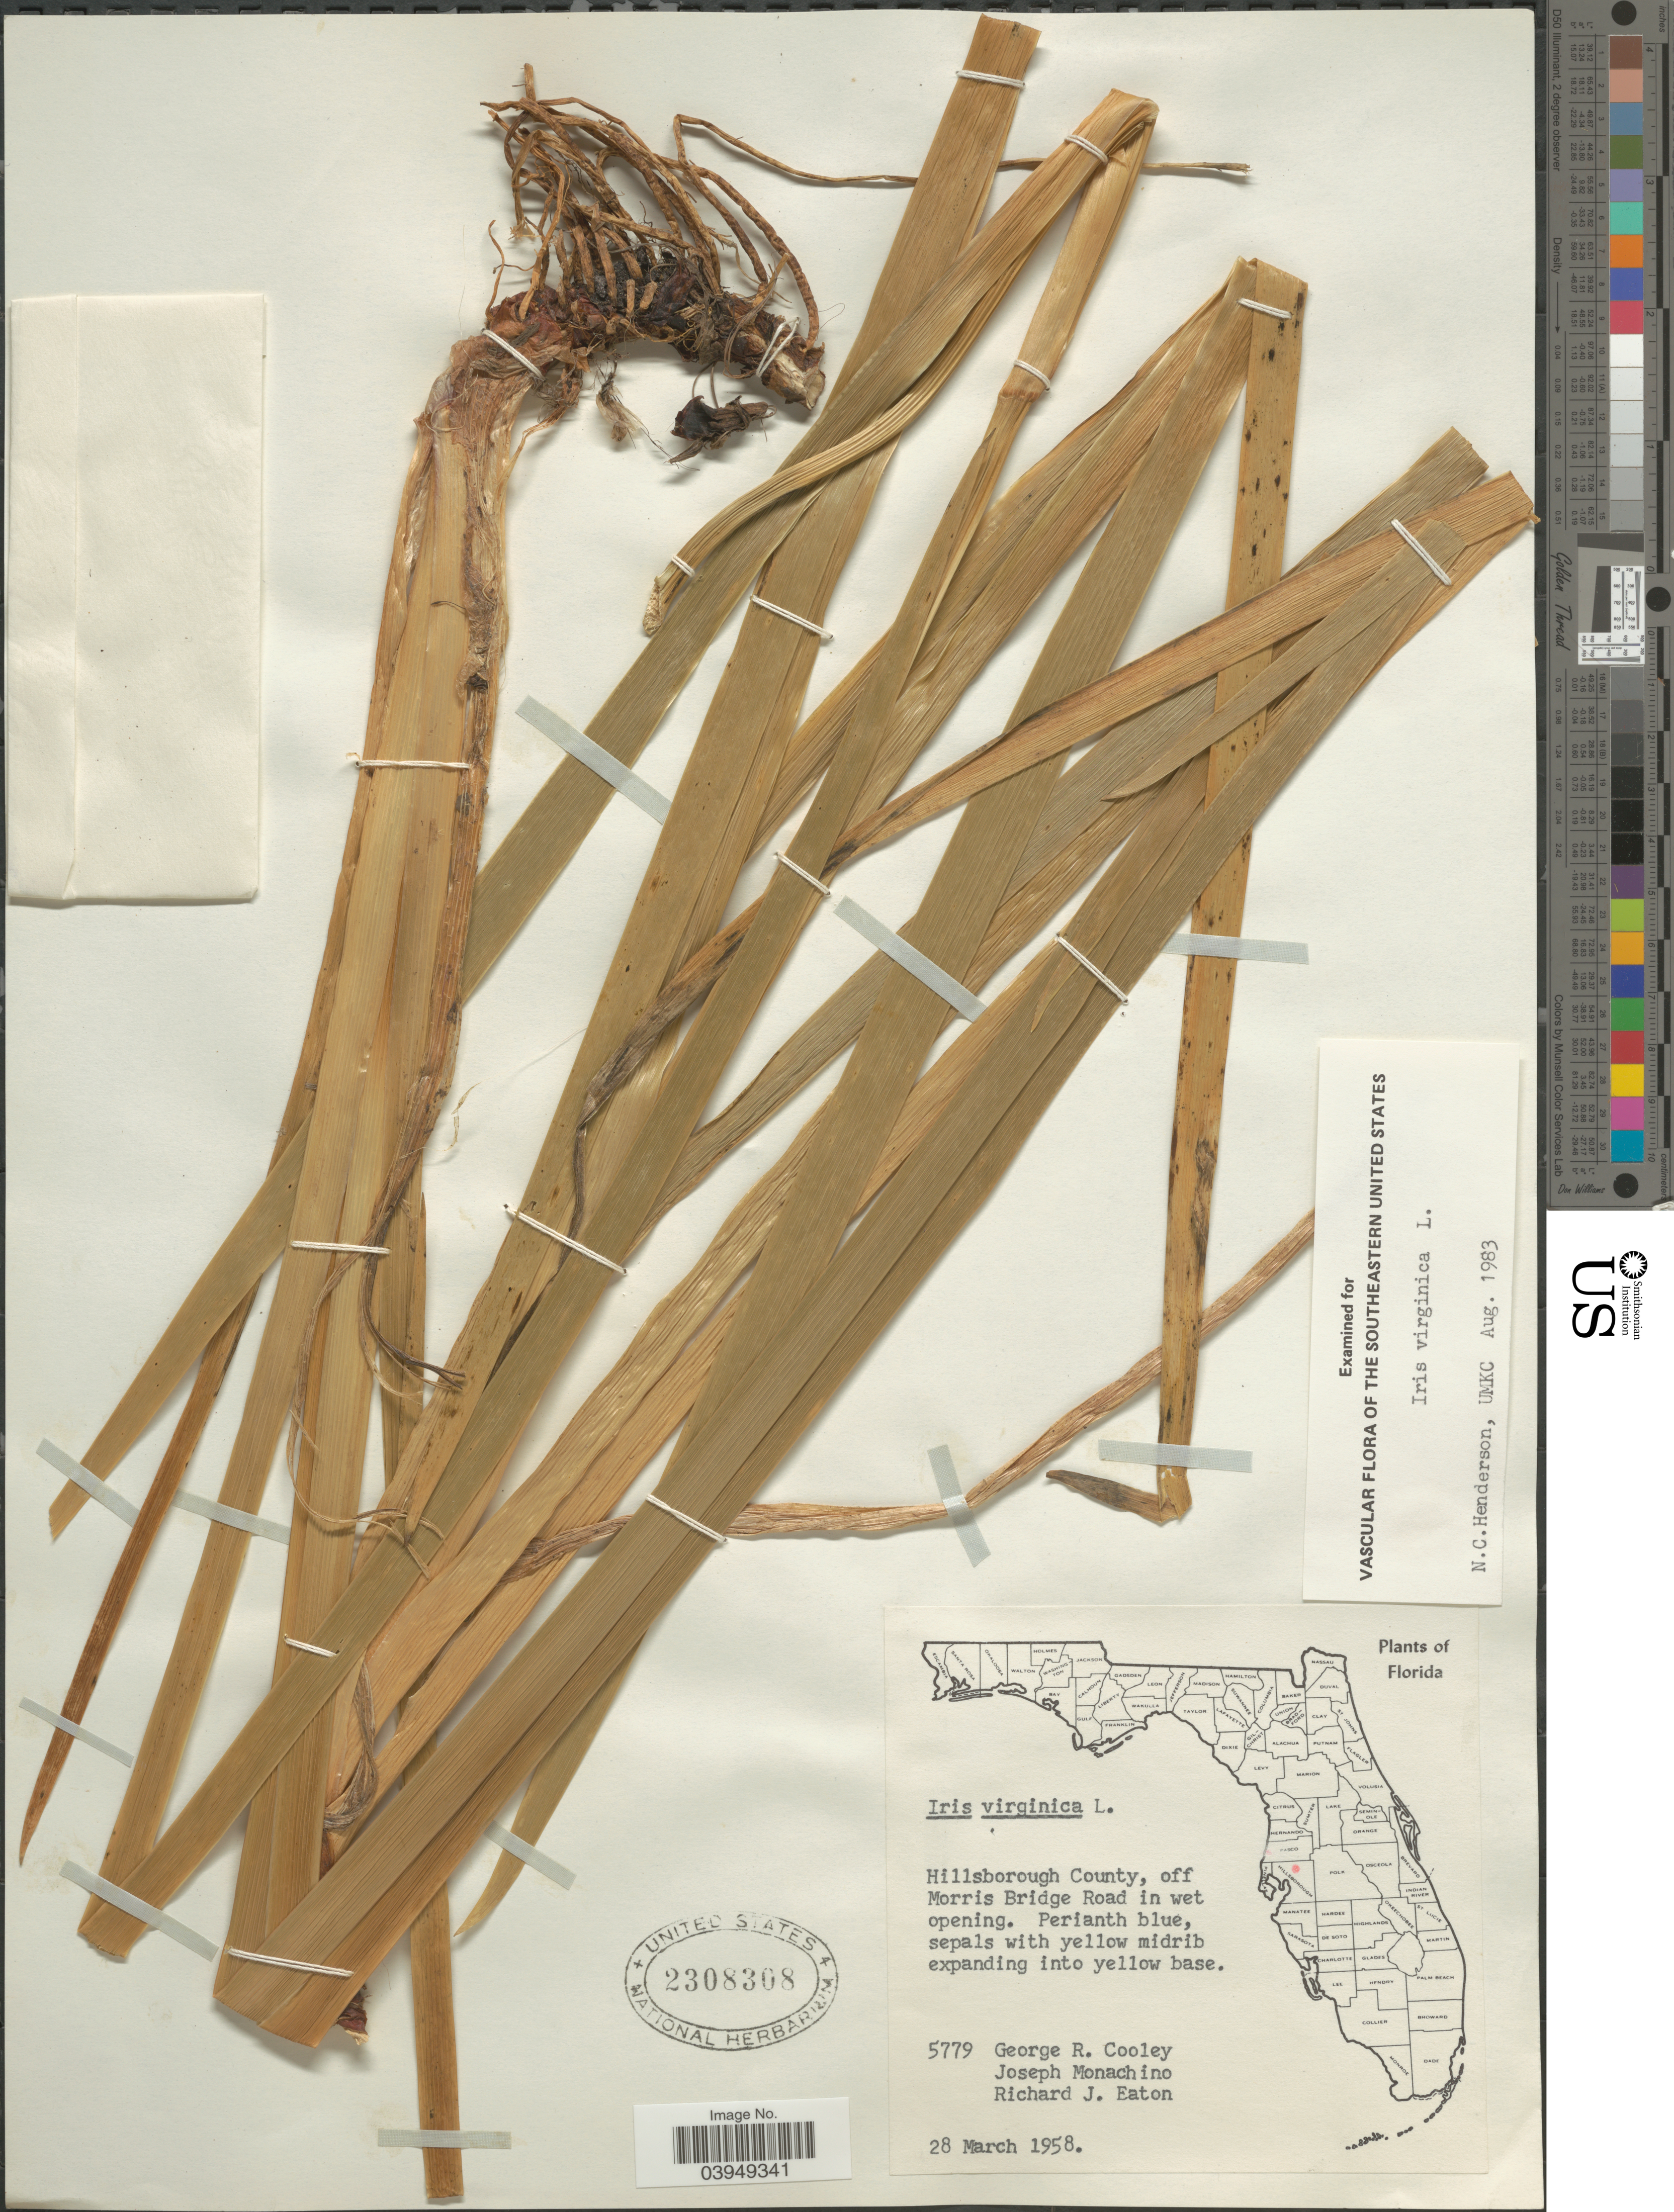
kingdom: Plantae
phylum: Tracheophyta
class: Liliopsida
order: Asparagales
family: Iridaceae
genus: Iris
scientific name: Iris virginica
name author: L.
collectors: G. R. Cooley, J. V. Monachino & R. J. Eaton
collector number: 5779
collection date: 1958-03-28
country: United States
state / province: Florida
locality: Hillsborough County, off Morris Bridge Road in wet opening.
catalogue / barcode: US 2308308